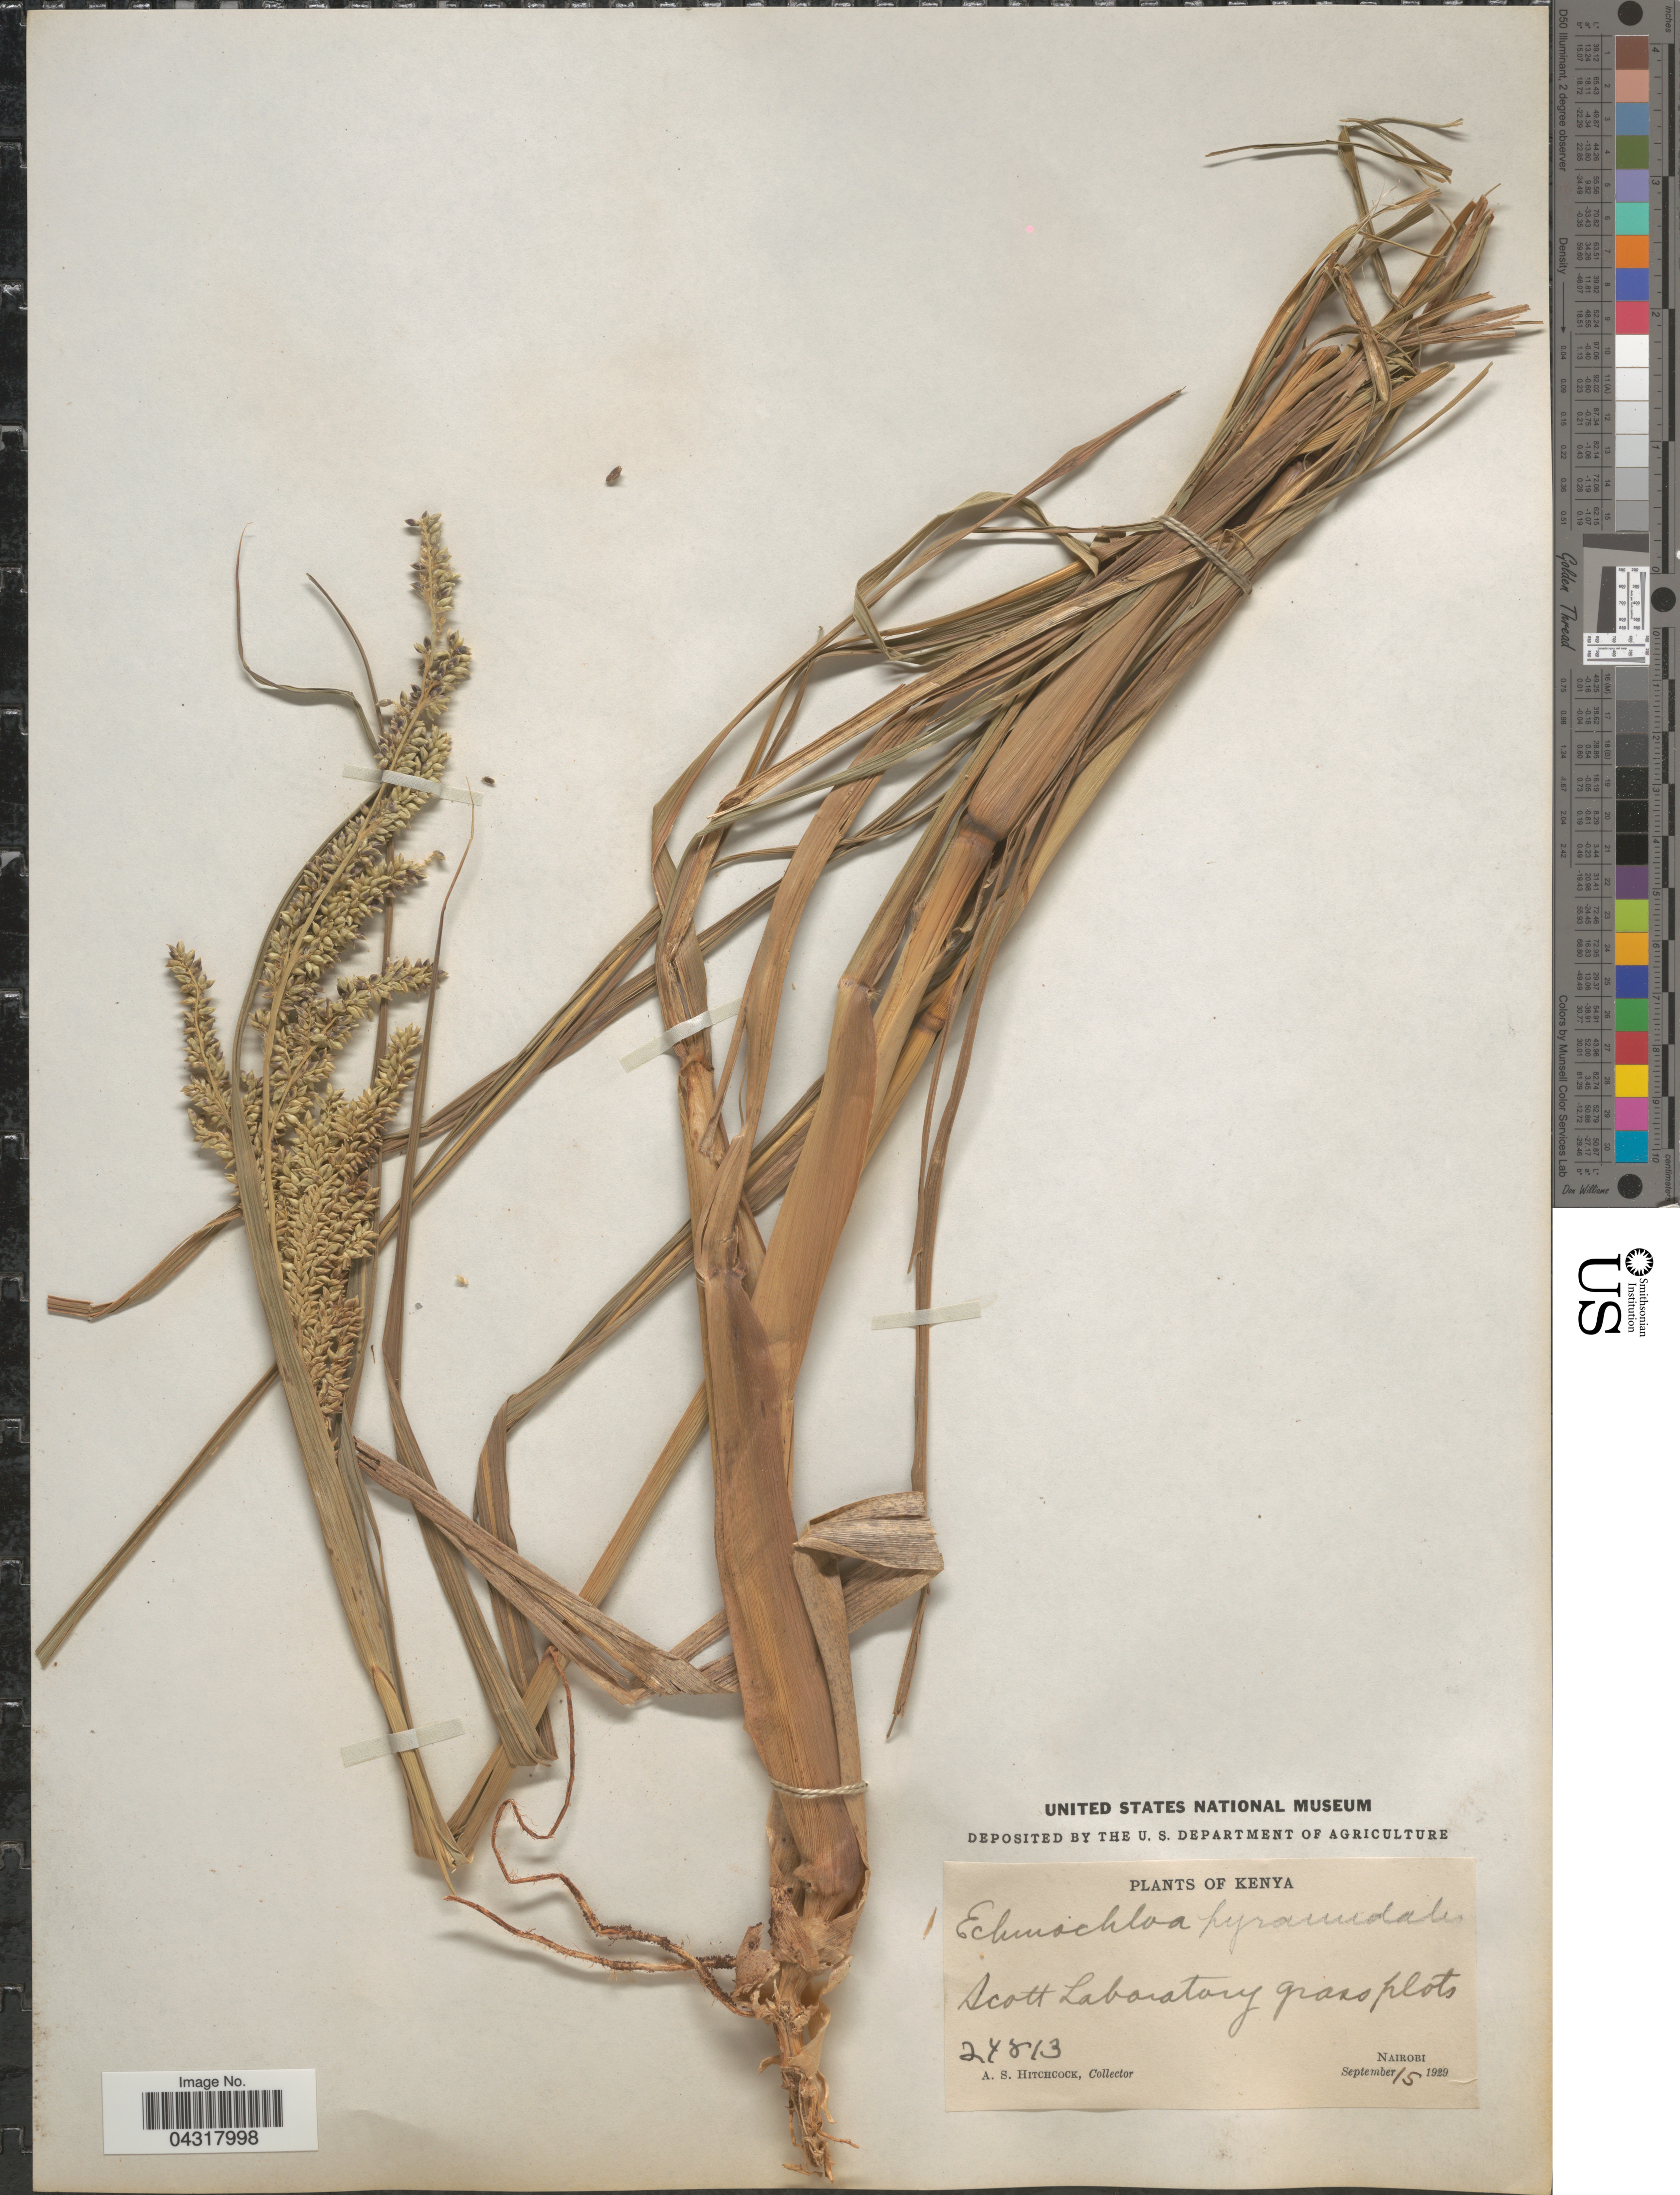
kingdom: Plantae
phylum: Tracheophyta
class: Liliopsida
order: Poales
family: Poaceae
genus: Echinochloa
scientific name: Echinochloa pyramidalis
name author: (Lam.) Hitchc. & Chase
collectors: A. S. Hitchcock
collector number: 24813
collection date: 1929-09-15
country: Kenya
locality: Scott Laboratory grass plots. Nairobi.